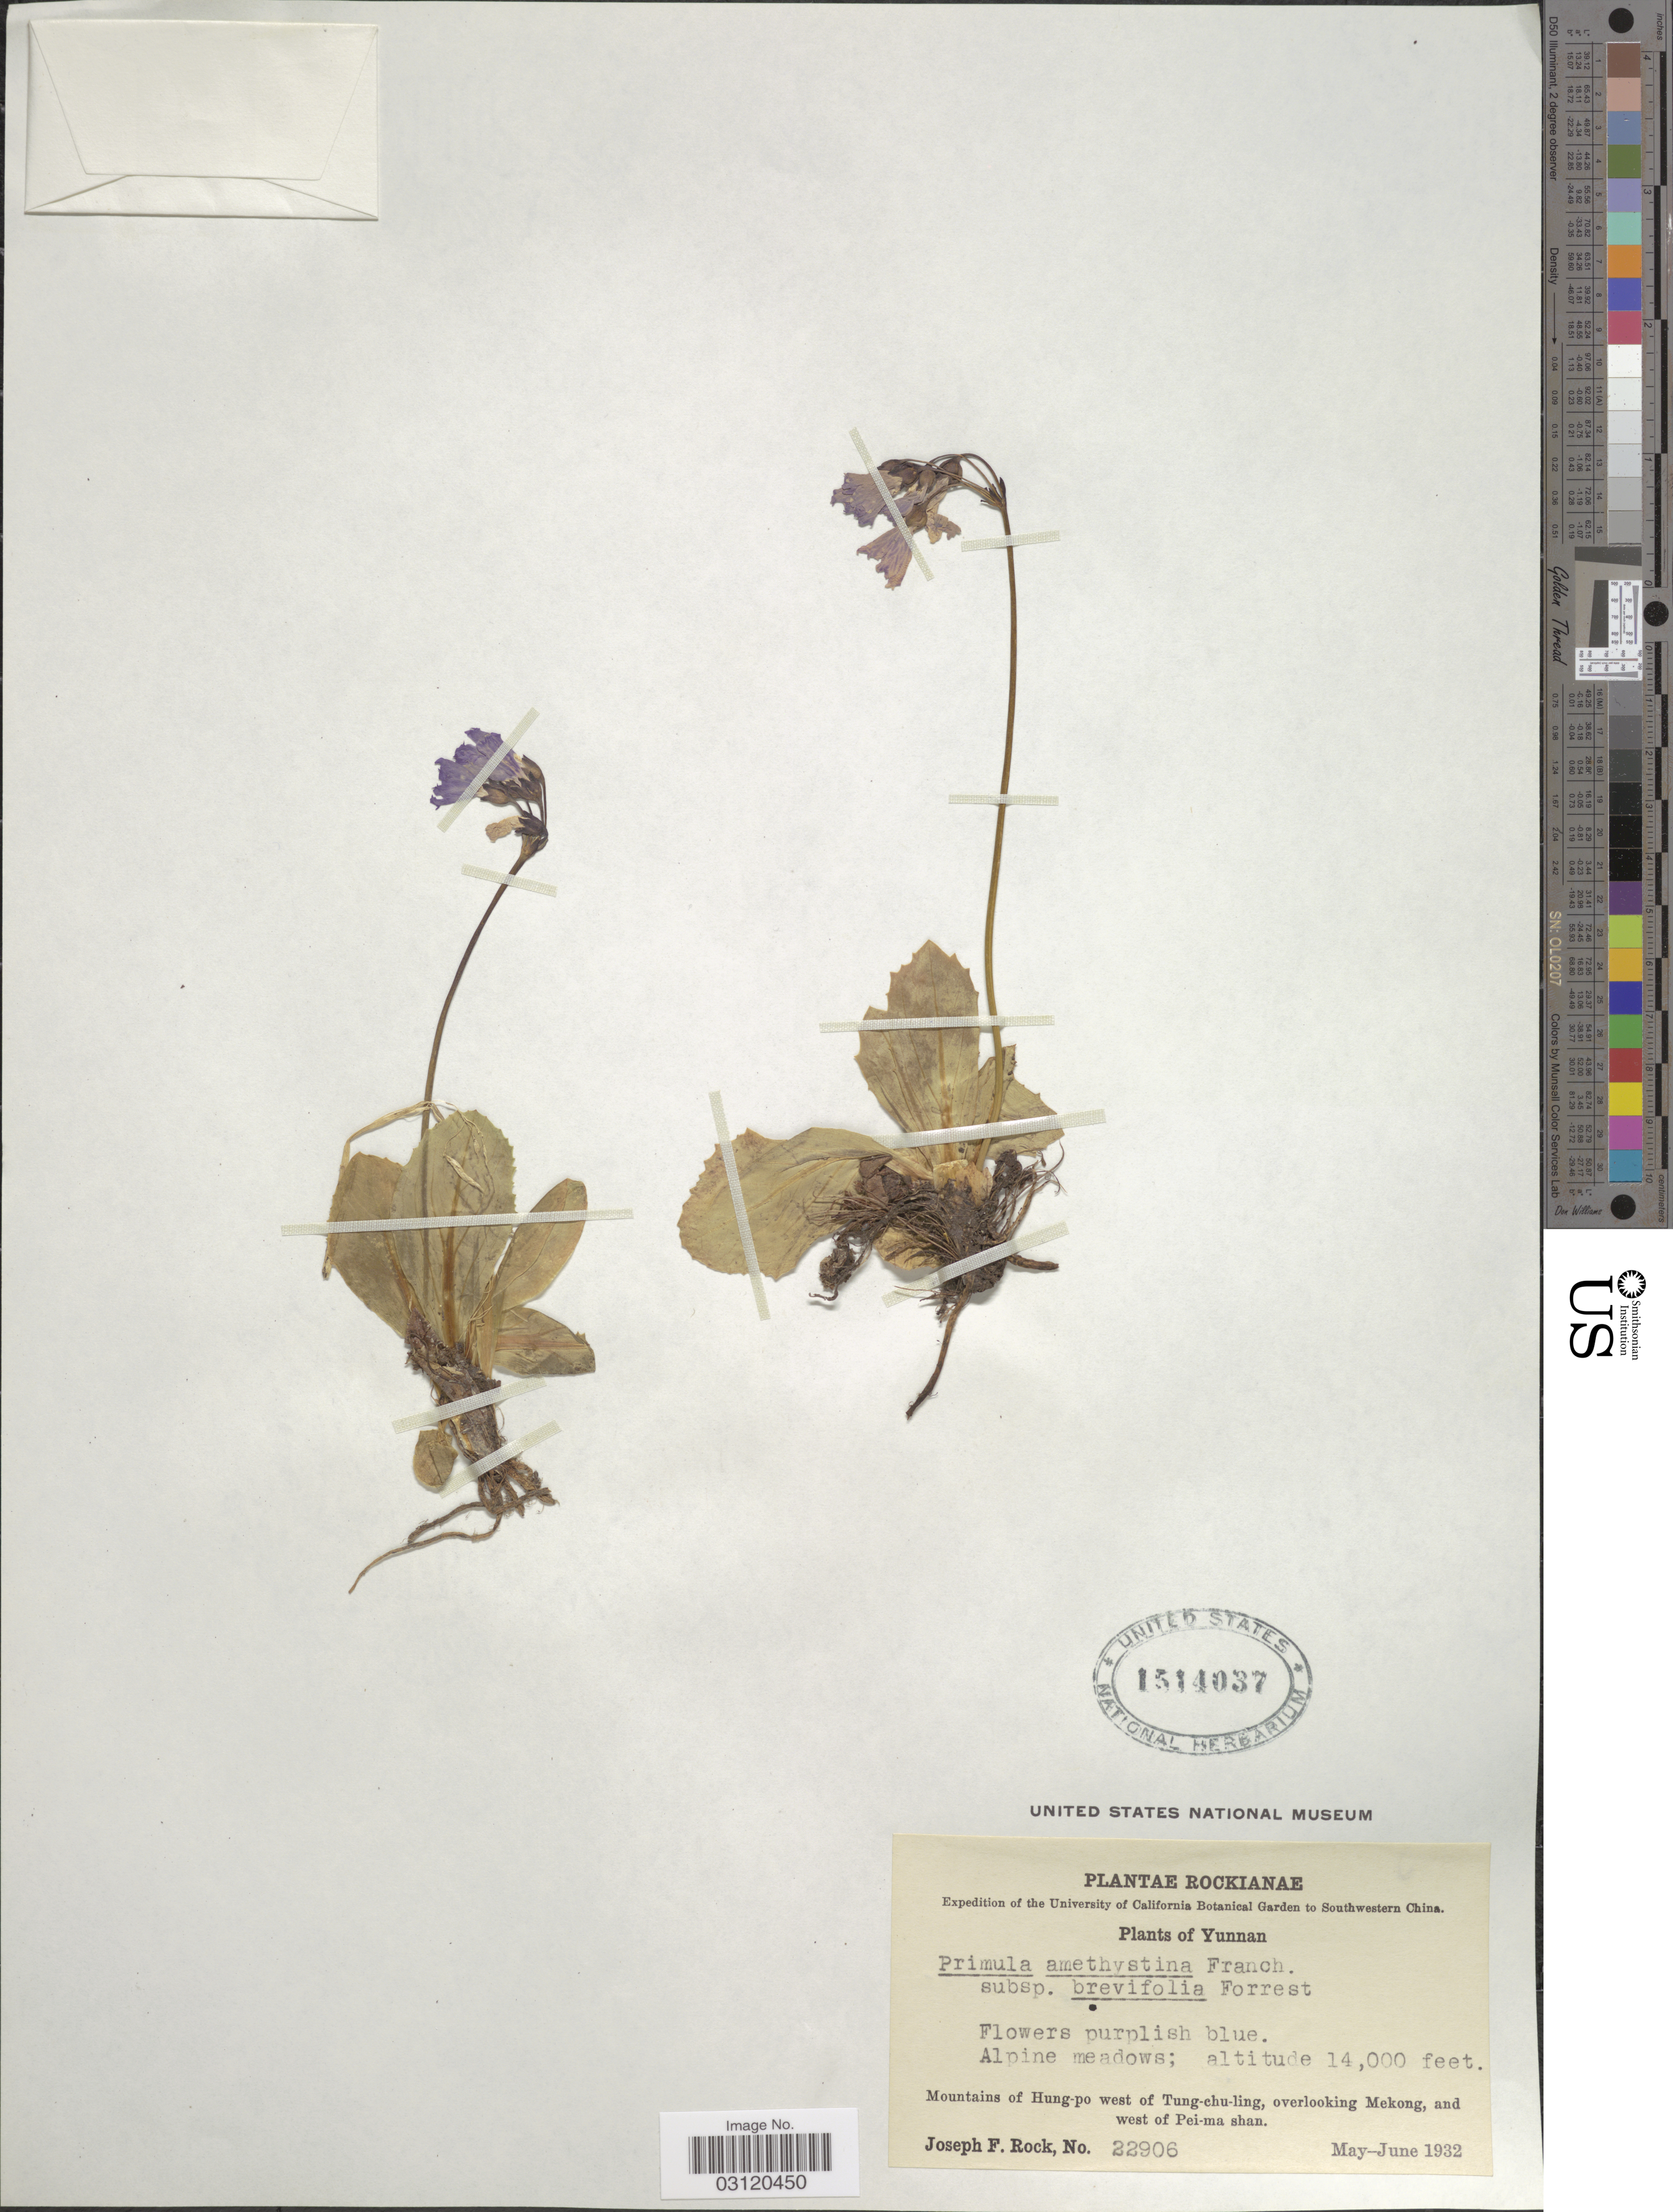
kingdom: Plantae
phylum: Tracheophyta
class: Magnoliopsida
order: Ericales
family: Primulaceae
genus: Primula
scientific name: Primula amethystina subsp. brevifolia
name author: (Forrest) W.W. Sm. & Forrest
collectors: J. F. Rock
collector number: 22906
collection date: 1932-05/1932-06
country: China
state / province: Yunnan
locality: Southwestern China. Mountains of Hung-po west of Tung-chu-ling, overlooking Mekong, and west of Pei-ma shan.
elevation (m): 4267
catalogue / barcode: US 1514037